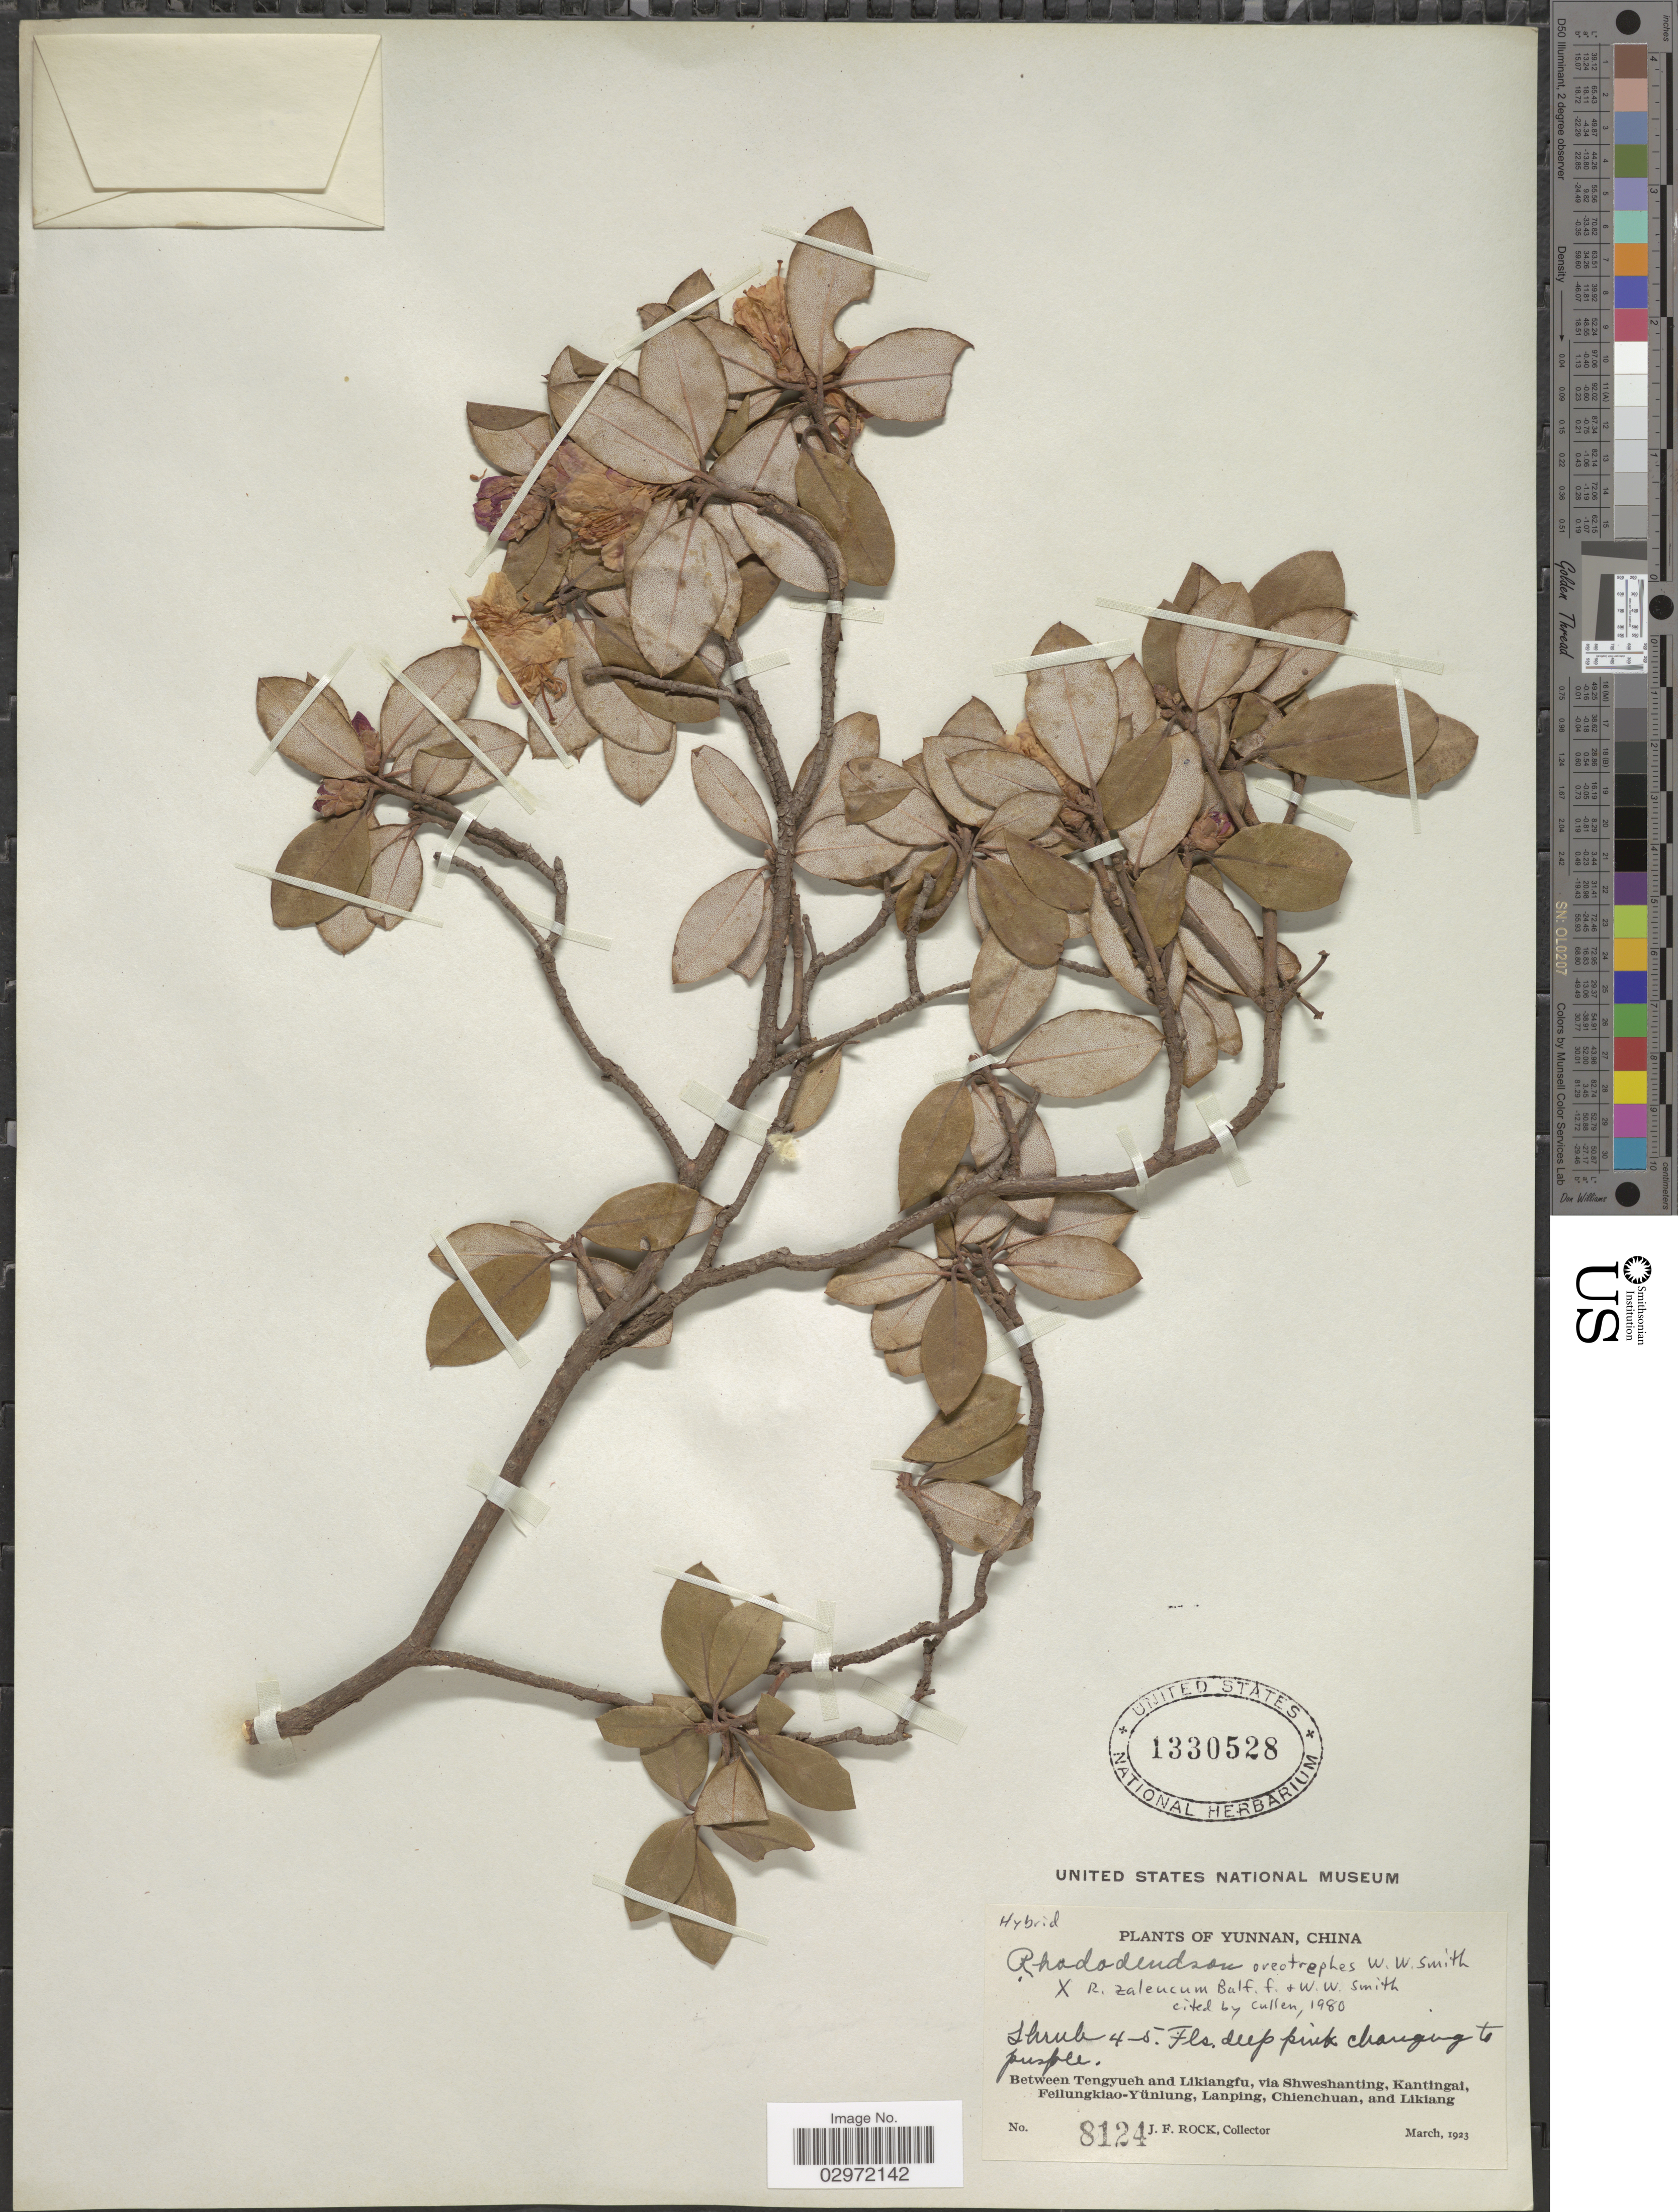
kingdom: Plantae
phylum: Tracheophyta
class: Magnoliopsida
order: Ericales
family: Ericaceae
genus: Rhododendron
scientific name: Rhododendron oreotrephes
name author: W.W. Sm.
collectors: J. Rock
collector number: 8124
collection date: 1923-03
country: China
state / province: Yunnan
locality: Between Tengyueh and Likiangfu, via Shweshanting, Kantingai, Feilungkiao-Yünlung, Lanping, Chienchuan, and Likiang.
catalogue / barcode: US 1330528